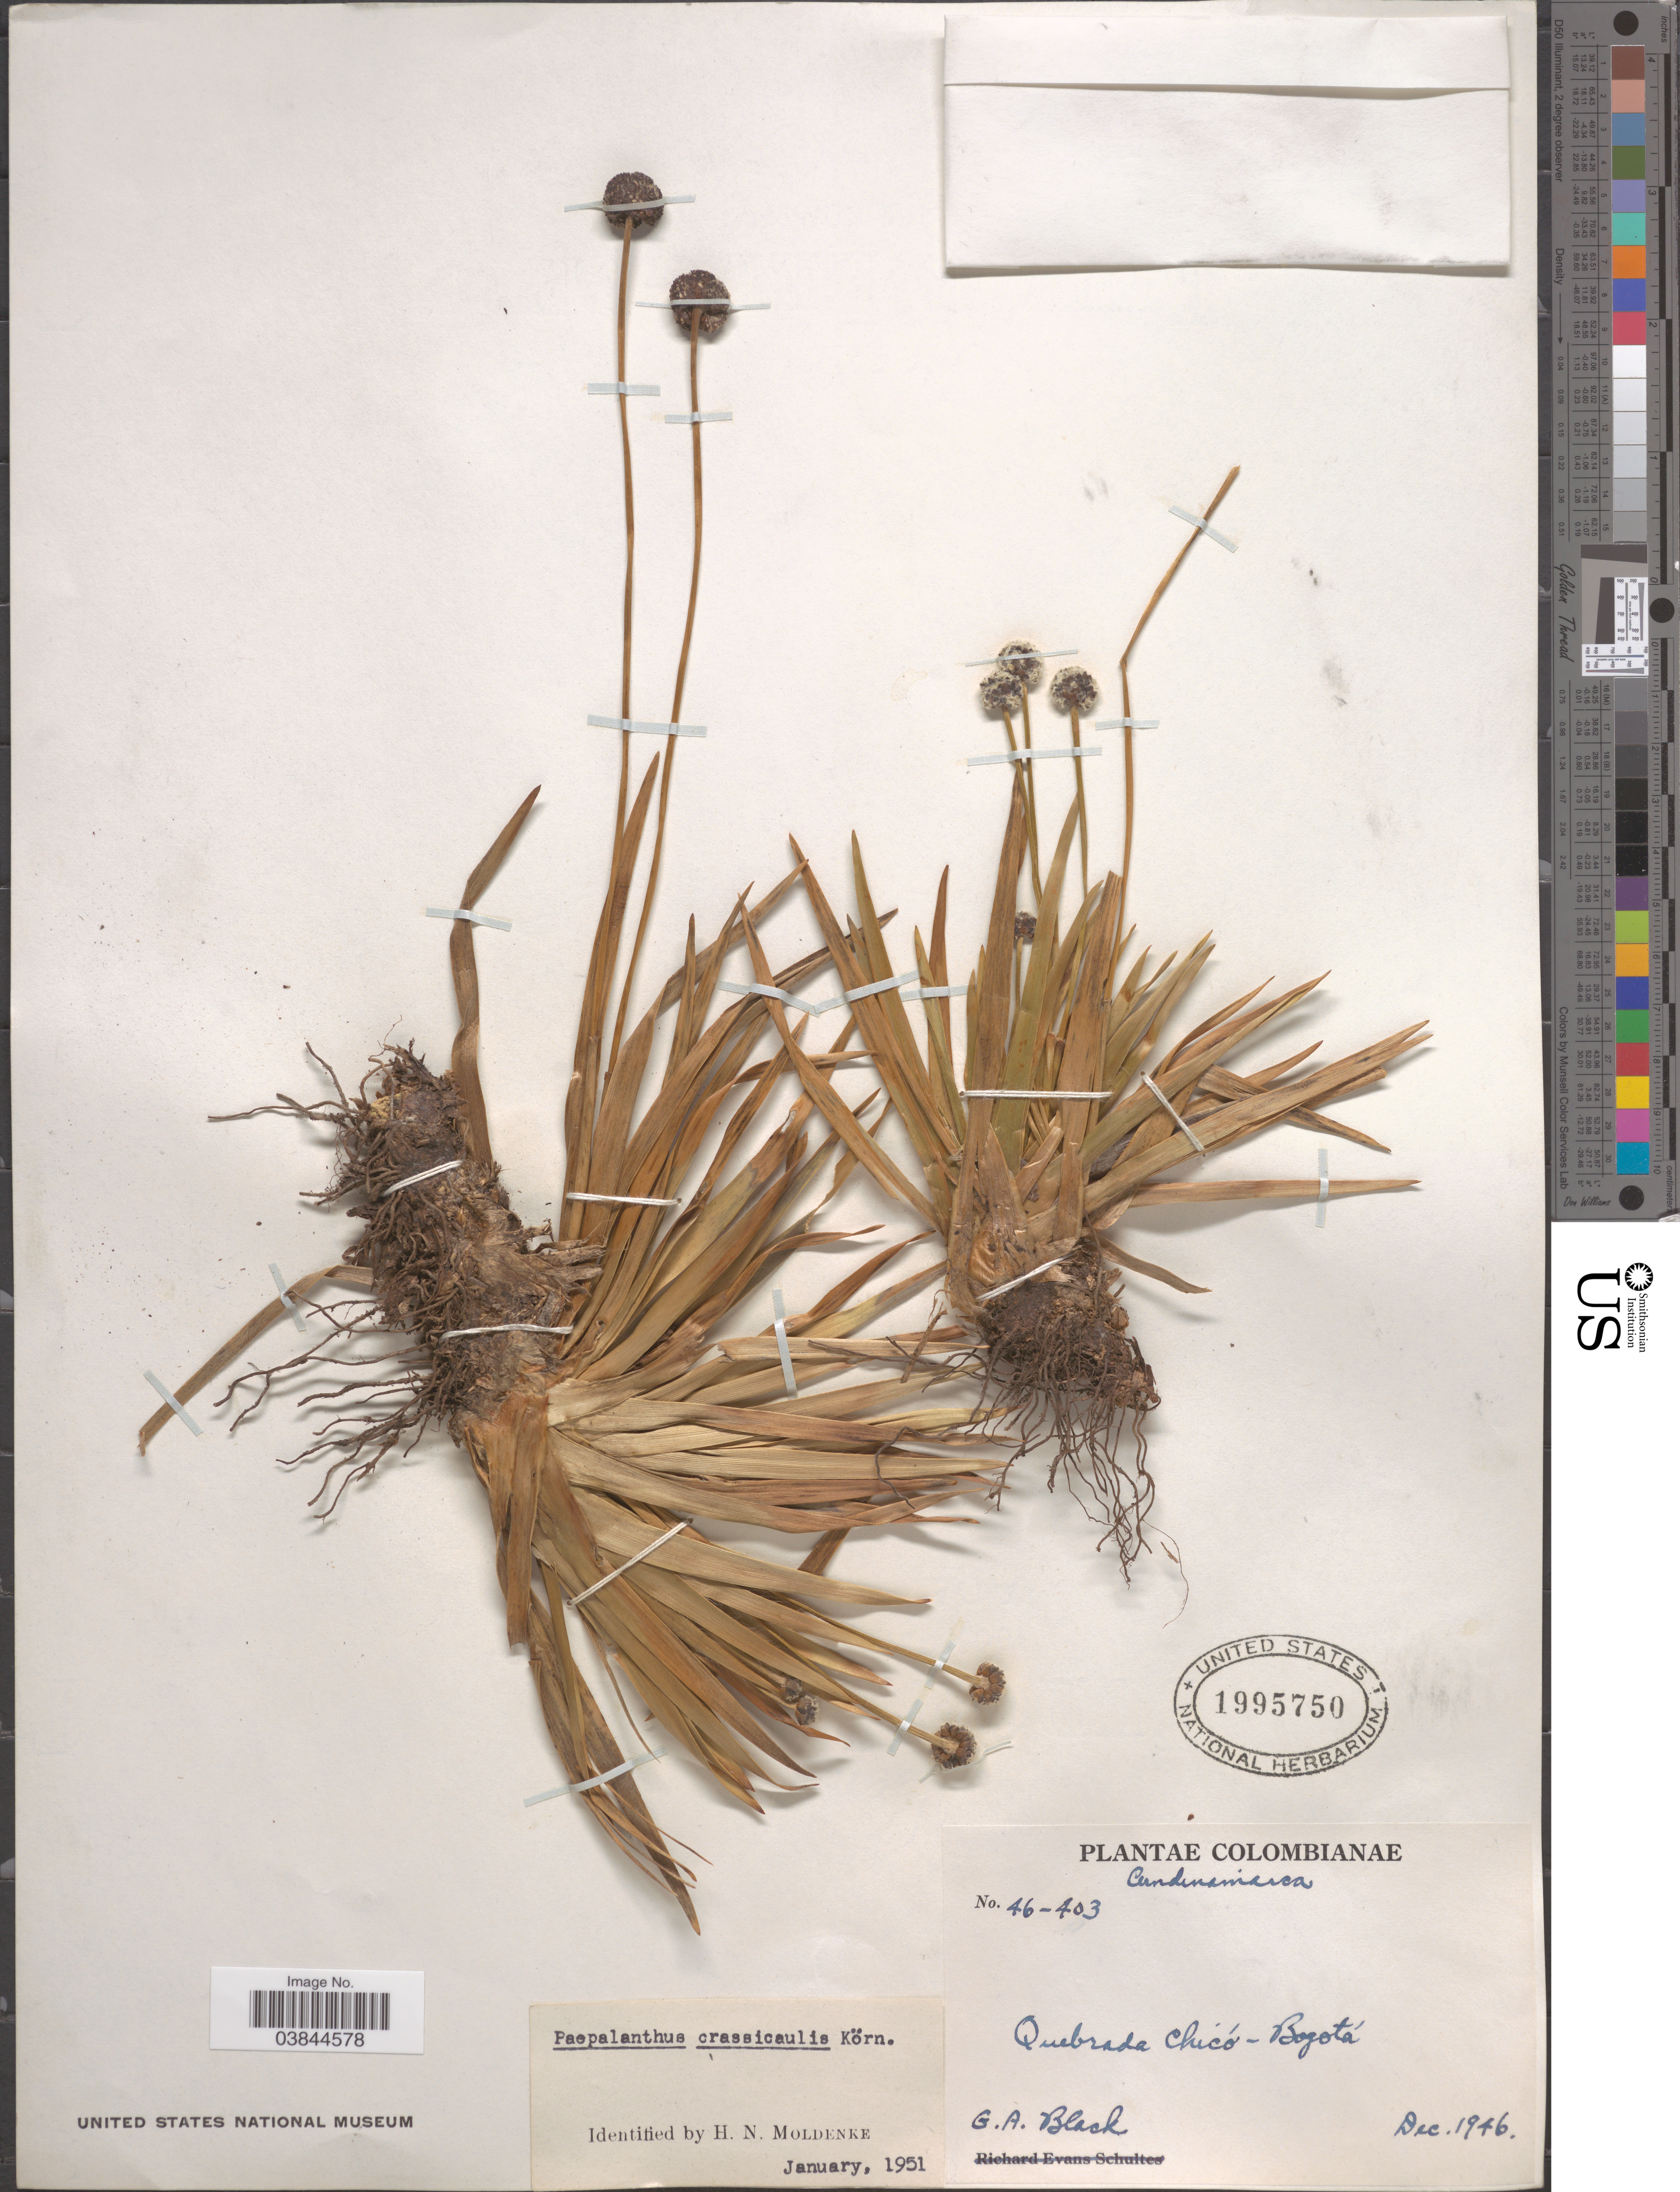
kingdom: Plantae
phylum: Tracheophyta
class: Liliopsida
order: Poales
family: Eriocaulaceae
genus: Paepalanthus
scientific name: Paepalanthus ensifolius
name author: (Kunth) Kunth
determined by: Sauthier, Laura Jeanne, (SPF), Universidade de Sao Paulo (BRAZIL)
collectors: G. A. Black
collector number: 46-403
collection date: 1946-12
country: Colombia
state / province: Cundinamarca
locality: Quebrada Chicó-Bogotá.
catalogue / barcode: US 1995750